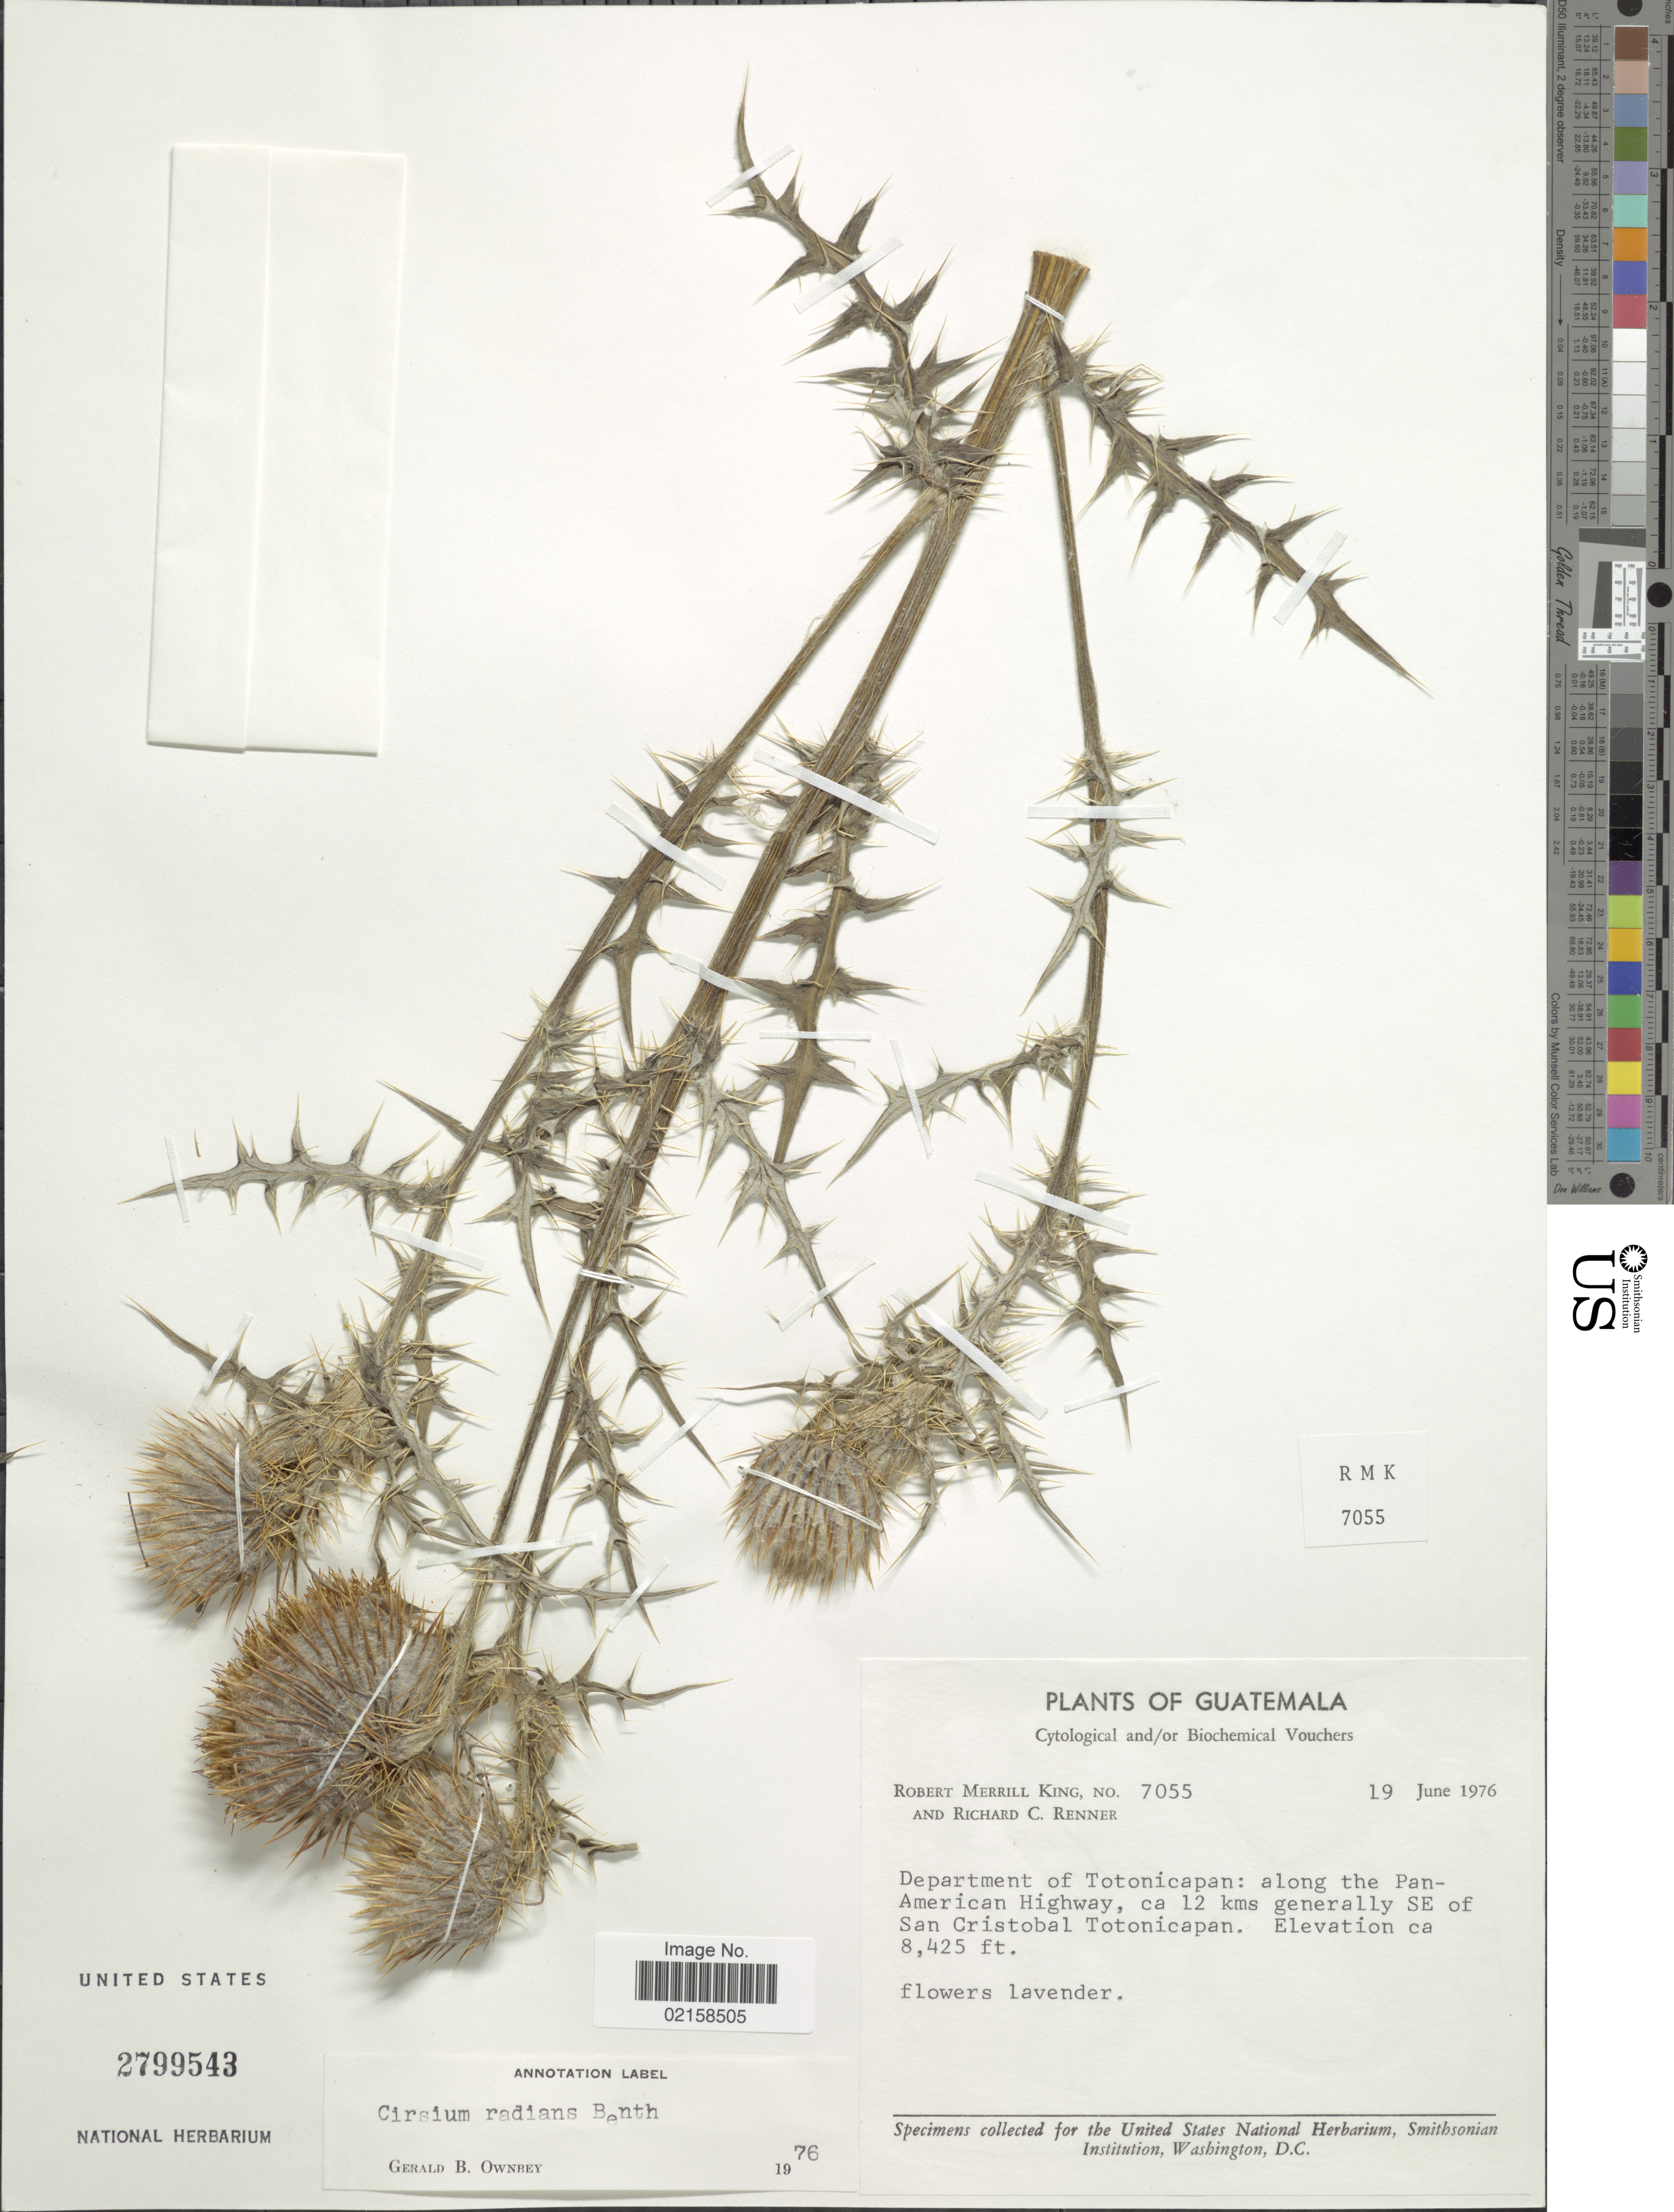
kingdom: Plantae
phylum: Tracheophyta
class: Magnoliopsida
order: Asterales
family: Asteraceae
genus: Cirsium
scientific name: Cirsium radians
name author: Benth.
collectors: R. M. King & R. C. Renner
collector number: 7055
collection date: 1976-06-19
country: Guatemala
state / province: Totonicapan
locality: Along the Pan-American Highway, ca 12 kms generally SE of San Cristobal Totonicapan.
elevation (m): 2568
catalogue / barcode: US 2799543